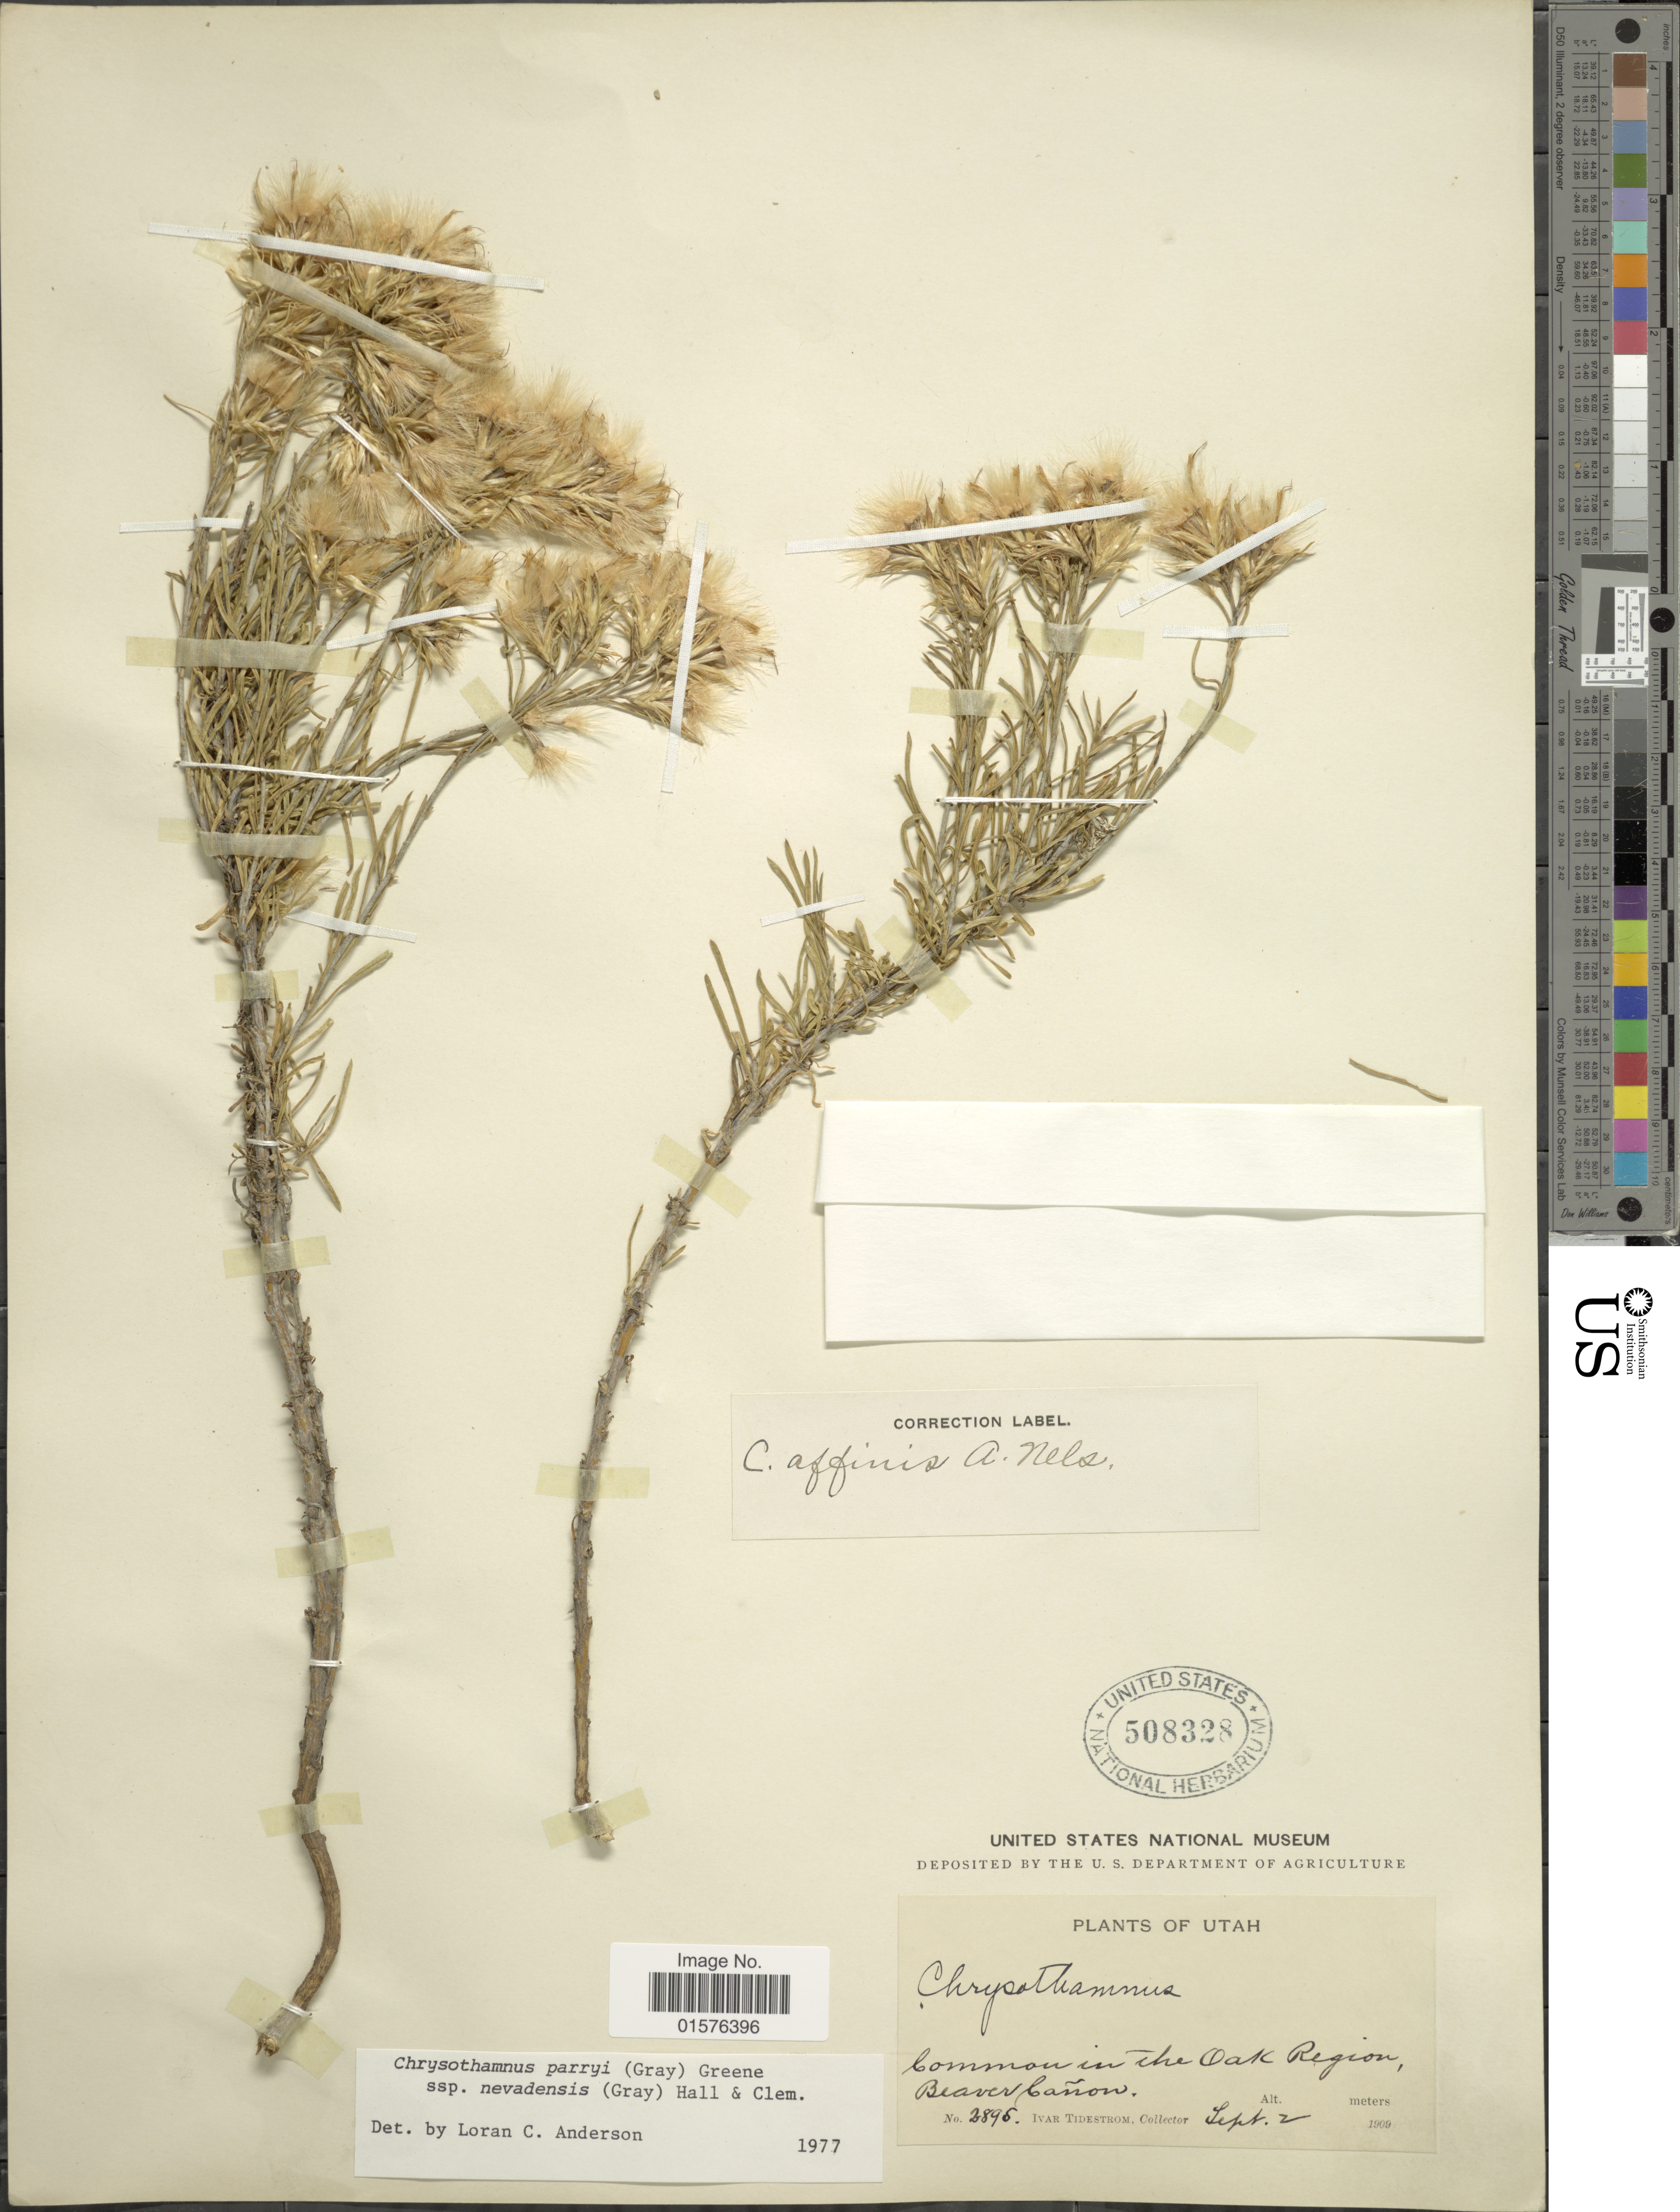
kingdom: Plantae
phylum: Tracheophyta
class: Magnoliopsida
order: Asterales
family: Asteraceae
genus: Ericameria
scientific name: Ericameria parryi var. nevadensis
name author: (A. Gray) G.L. Nesom & G.I. Baird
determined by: Urbatsch, Lowell E., Curator (LSU), Louisiana State University (UNITED STATES)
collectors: I. F. Tidestrom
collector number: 2895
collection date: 1909-09-02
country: United States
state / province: Utah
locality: In the Oak Region, Beaver Cañon.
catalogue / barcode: US 508328